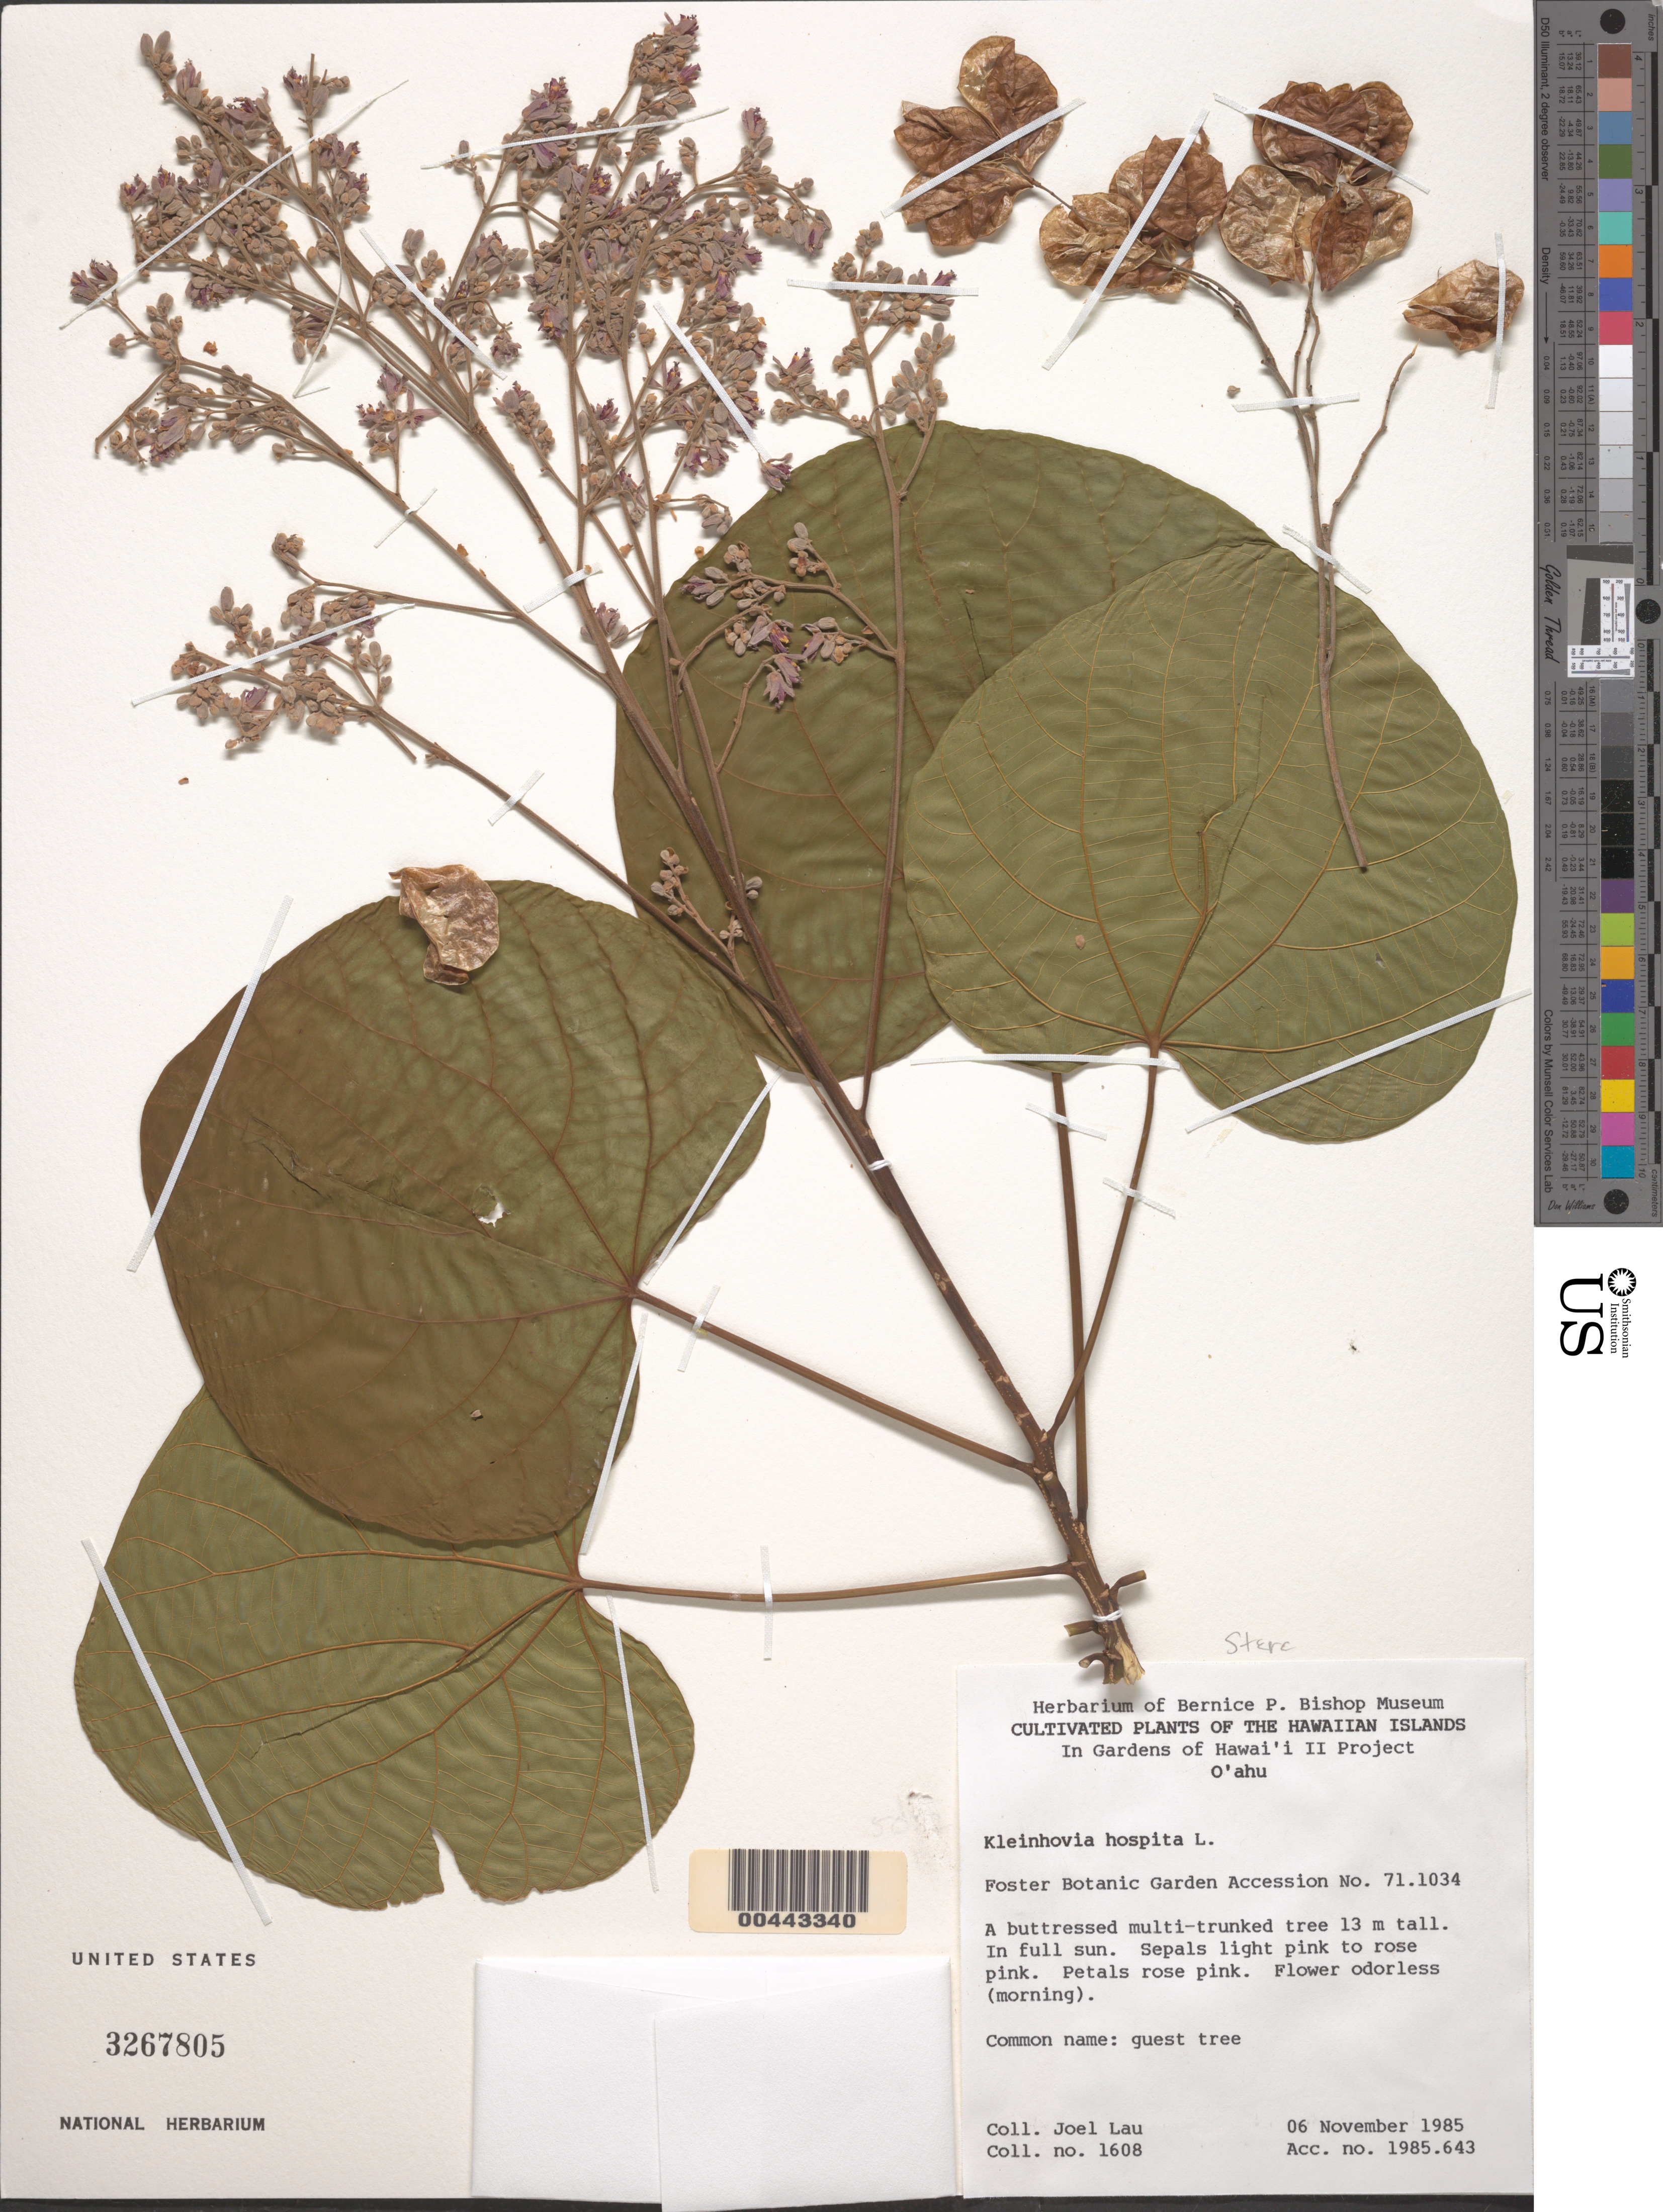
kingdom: Plantae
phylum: Tracheophyta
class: Magnoliopsida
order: Malvales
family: Malvaceae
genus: Kleinhovia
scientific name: Kleinhovia hospita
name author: L.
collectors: J. Lau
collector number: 1608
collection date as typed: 6 Nov 1985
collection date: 1985-11-06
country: United States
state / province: Hawaii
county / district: Honolulu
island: Oahu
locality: Foster Botanic Garden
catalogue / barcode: US 3267805